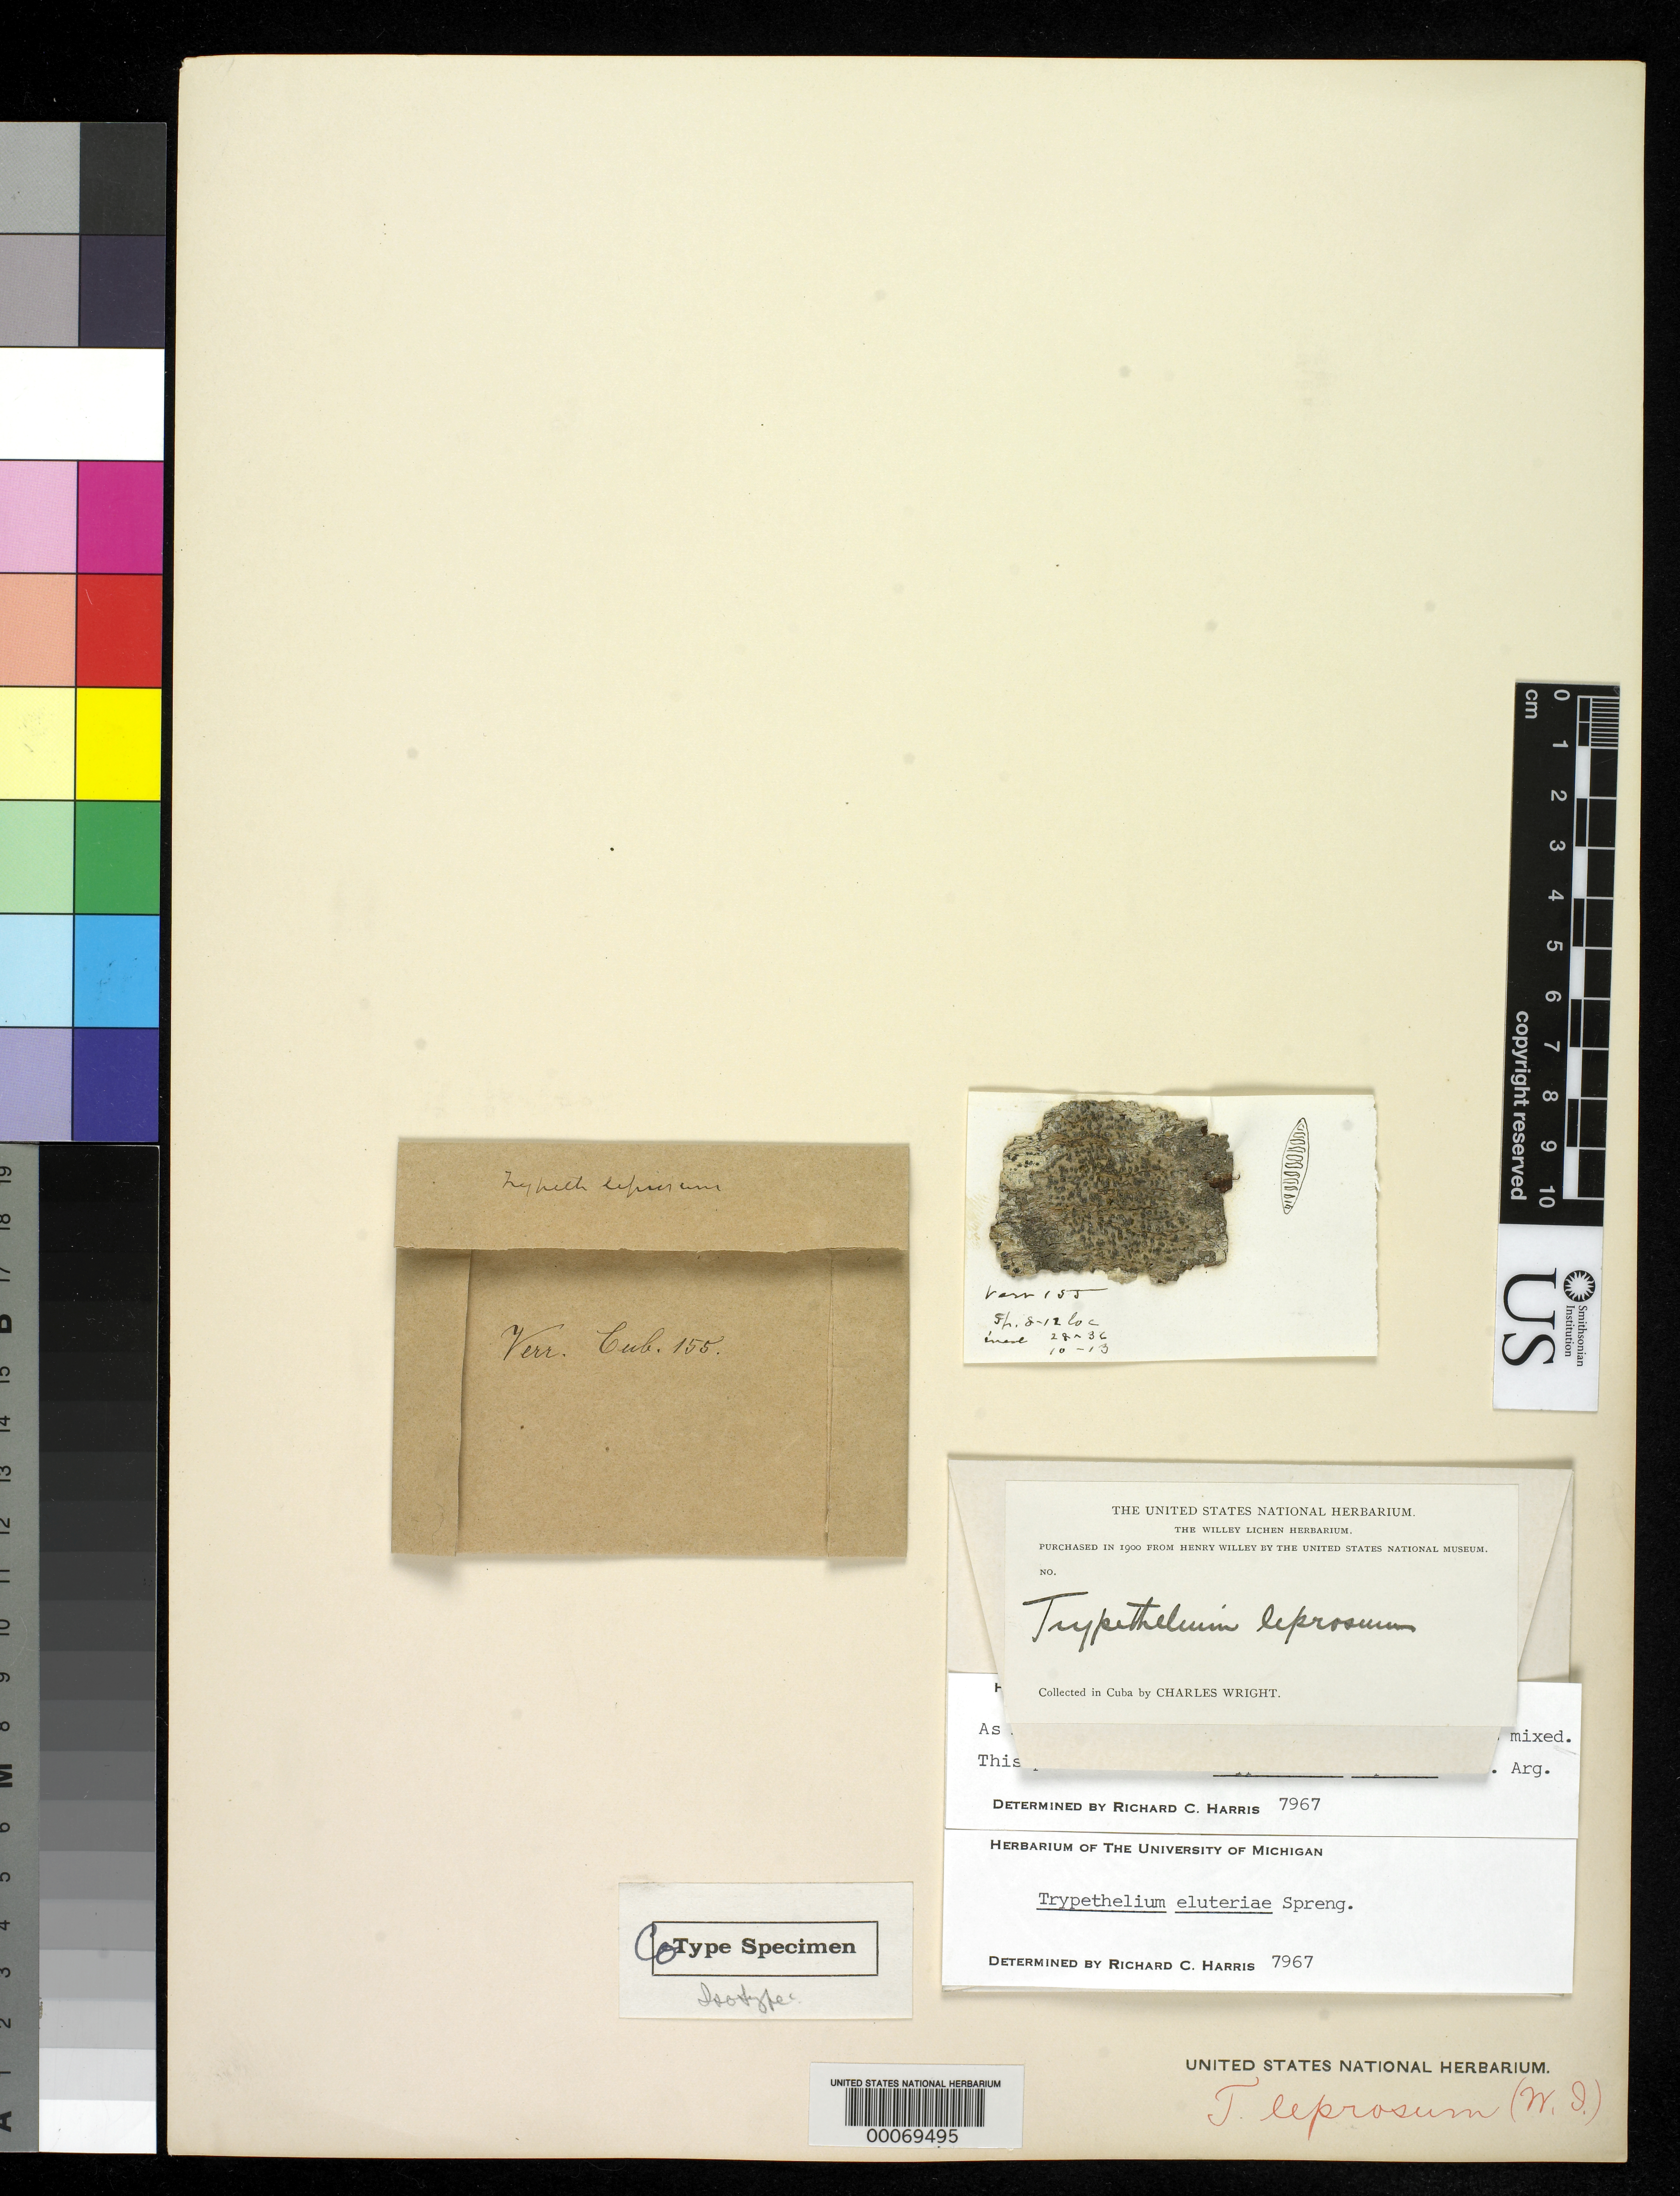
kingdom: Fungi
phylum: Ascomycota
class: Dothideomycetes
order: Trypetheliales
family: Trypetheliaceae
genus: Trypethelium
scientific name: Trypethelium leprosum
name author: Müll. Arg.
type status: Isotype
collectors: C. Wright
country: Cuba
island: Greater Antilles